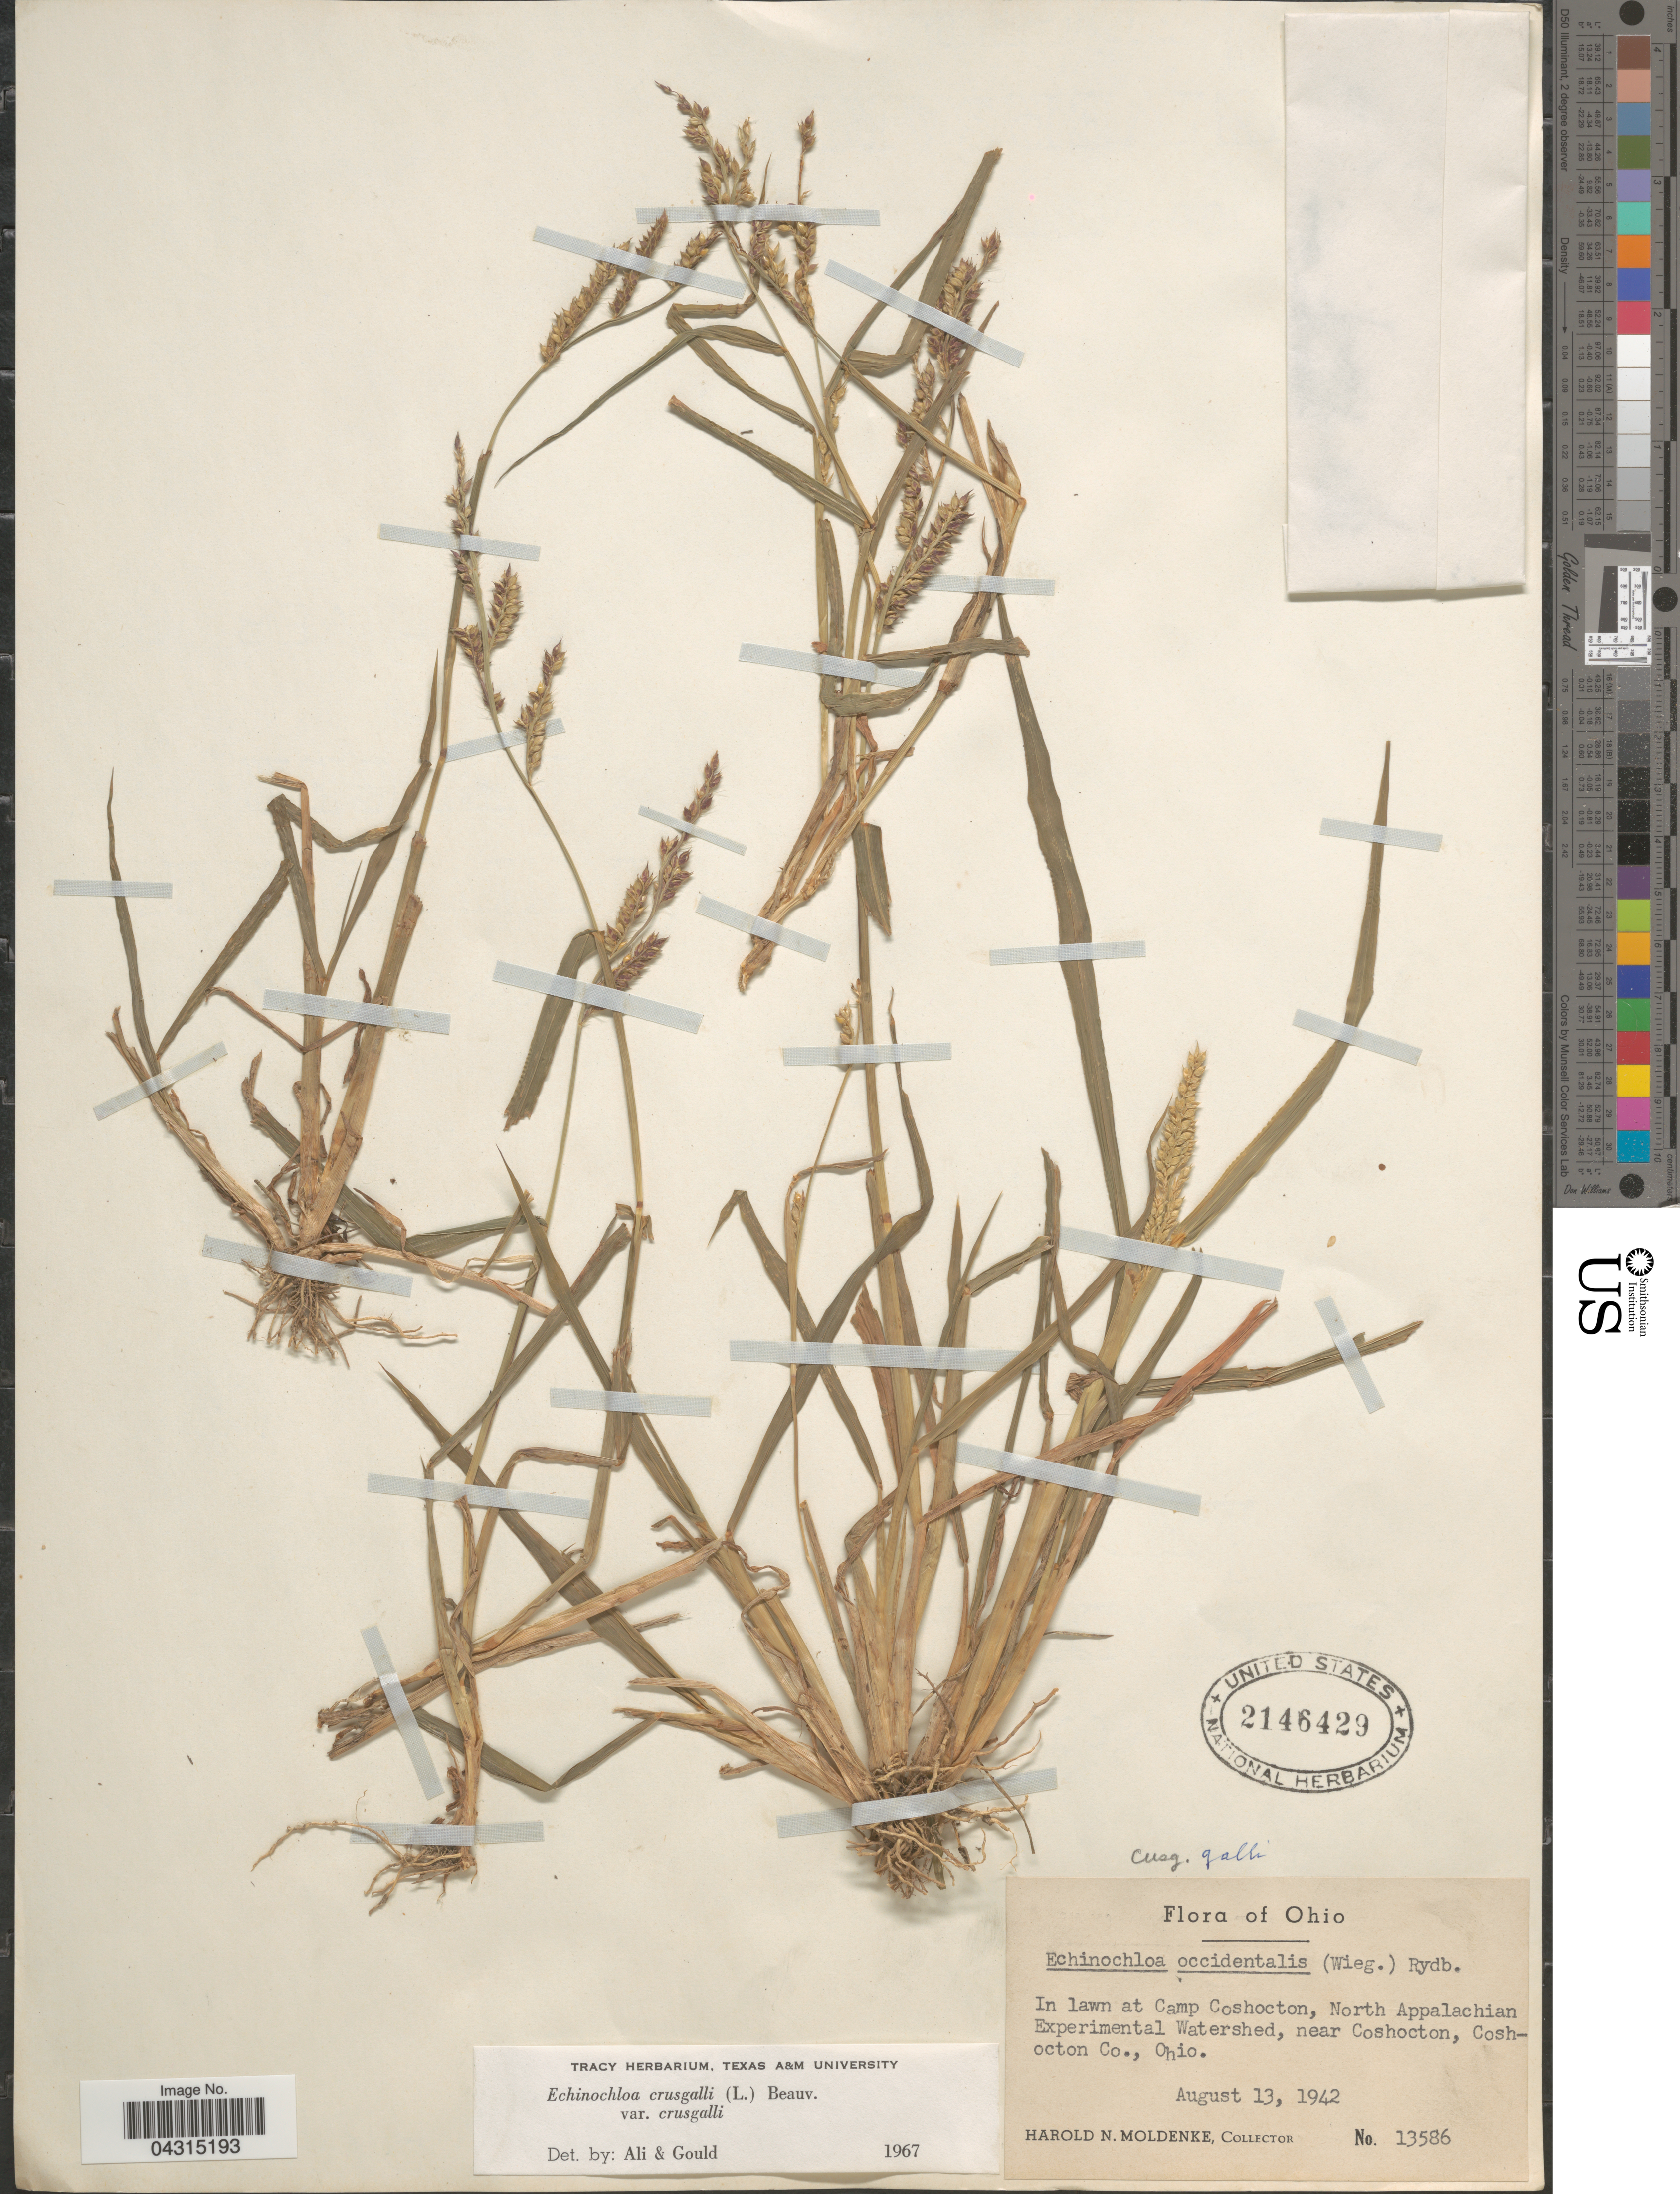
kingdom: Plantae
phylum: Tracheophyta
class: Liliopsida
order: Poales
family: Poaceae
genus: Echinochloa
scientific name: Echinochloa crus-galli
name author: (L.) P. Beauv.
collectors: H. N. Moldenke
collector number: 13586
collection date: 1942-08-13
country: United States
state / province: Ohio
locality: In lawn at Camp Coshocton, North Appalachian Experimental Watershed, near Coshocton, Coshocton Co.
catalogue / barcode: US 2146429